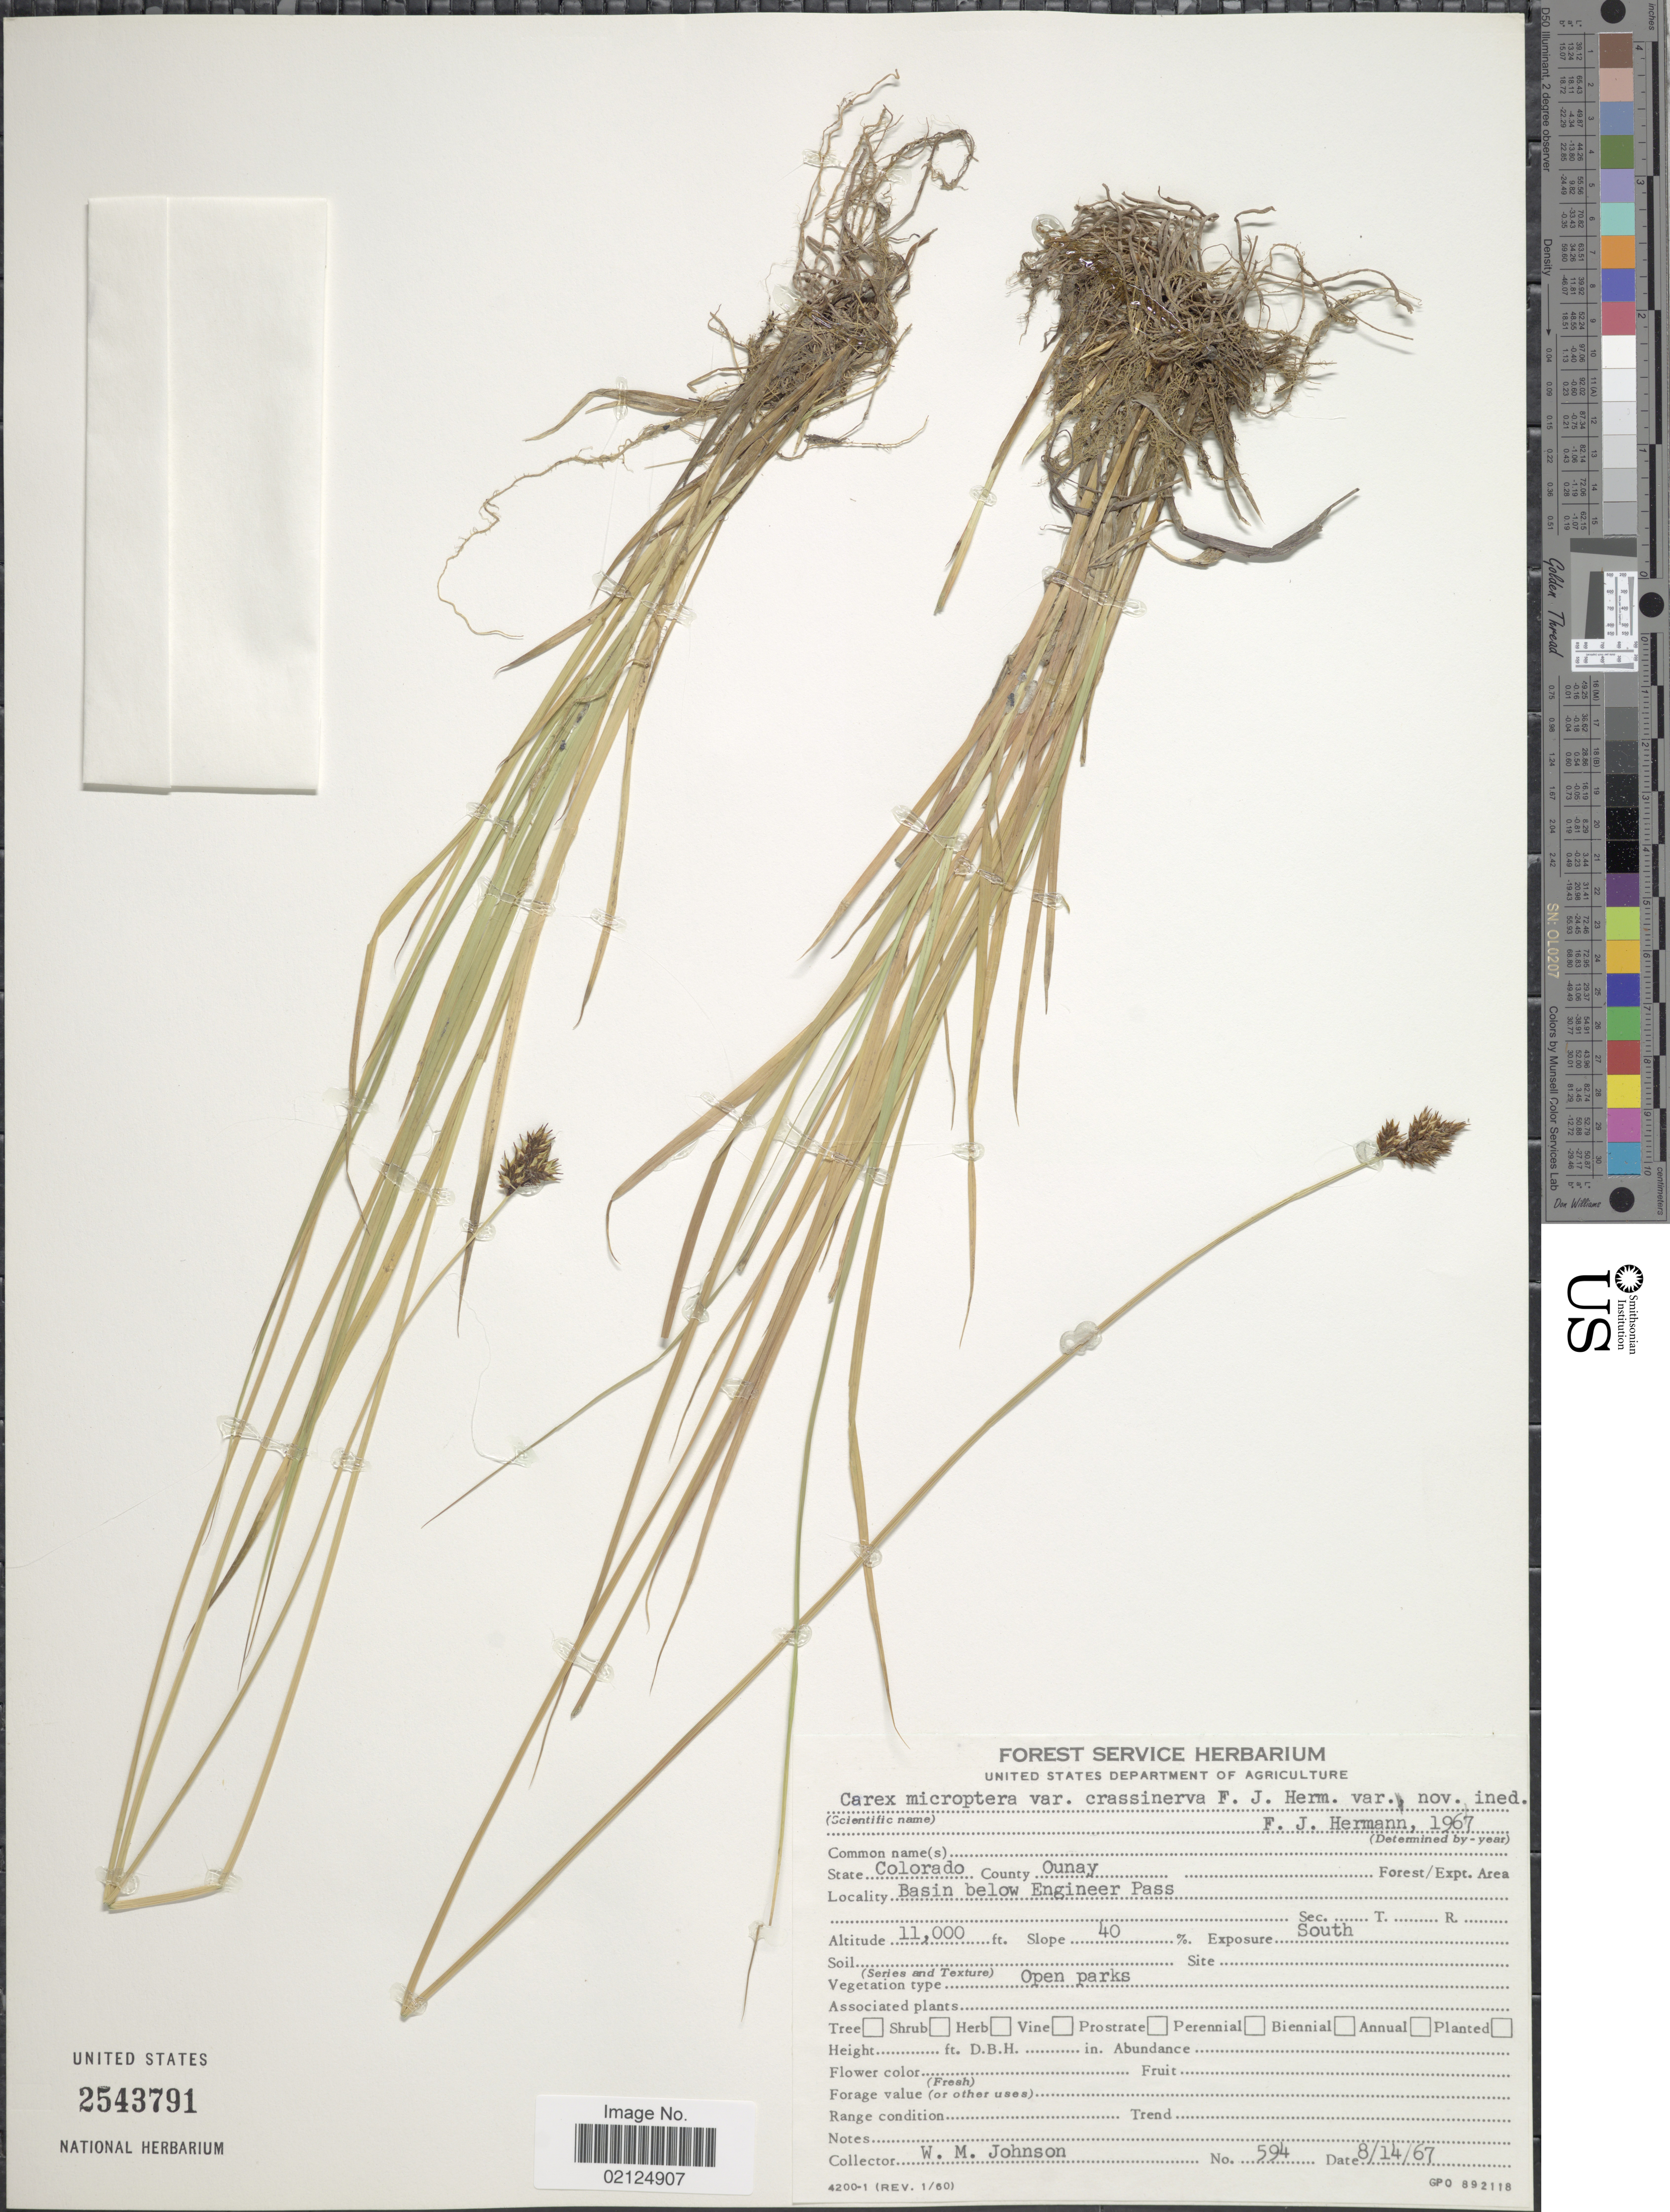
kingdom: Plantae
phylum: Tracheophyta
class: Liliopsida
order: Poales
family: Cyperaceae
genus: Carex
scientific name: Carex microptera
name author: Mack.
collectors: W. M. Johnson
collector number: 594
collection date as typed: Transcribed d/m/y: 14/8/67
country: United States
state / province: Colorado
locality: Coutny Ounay. Basin below Engineer Pass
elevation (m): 3353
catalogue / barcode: US 2543791